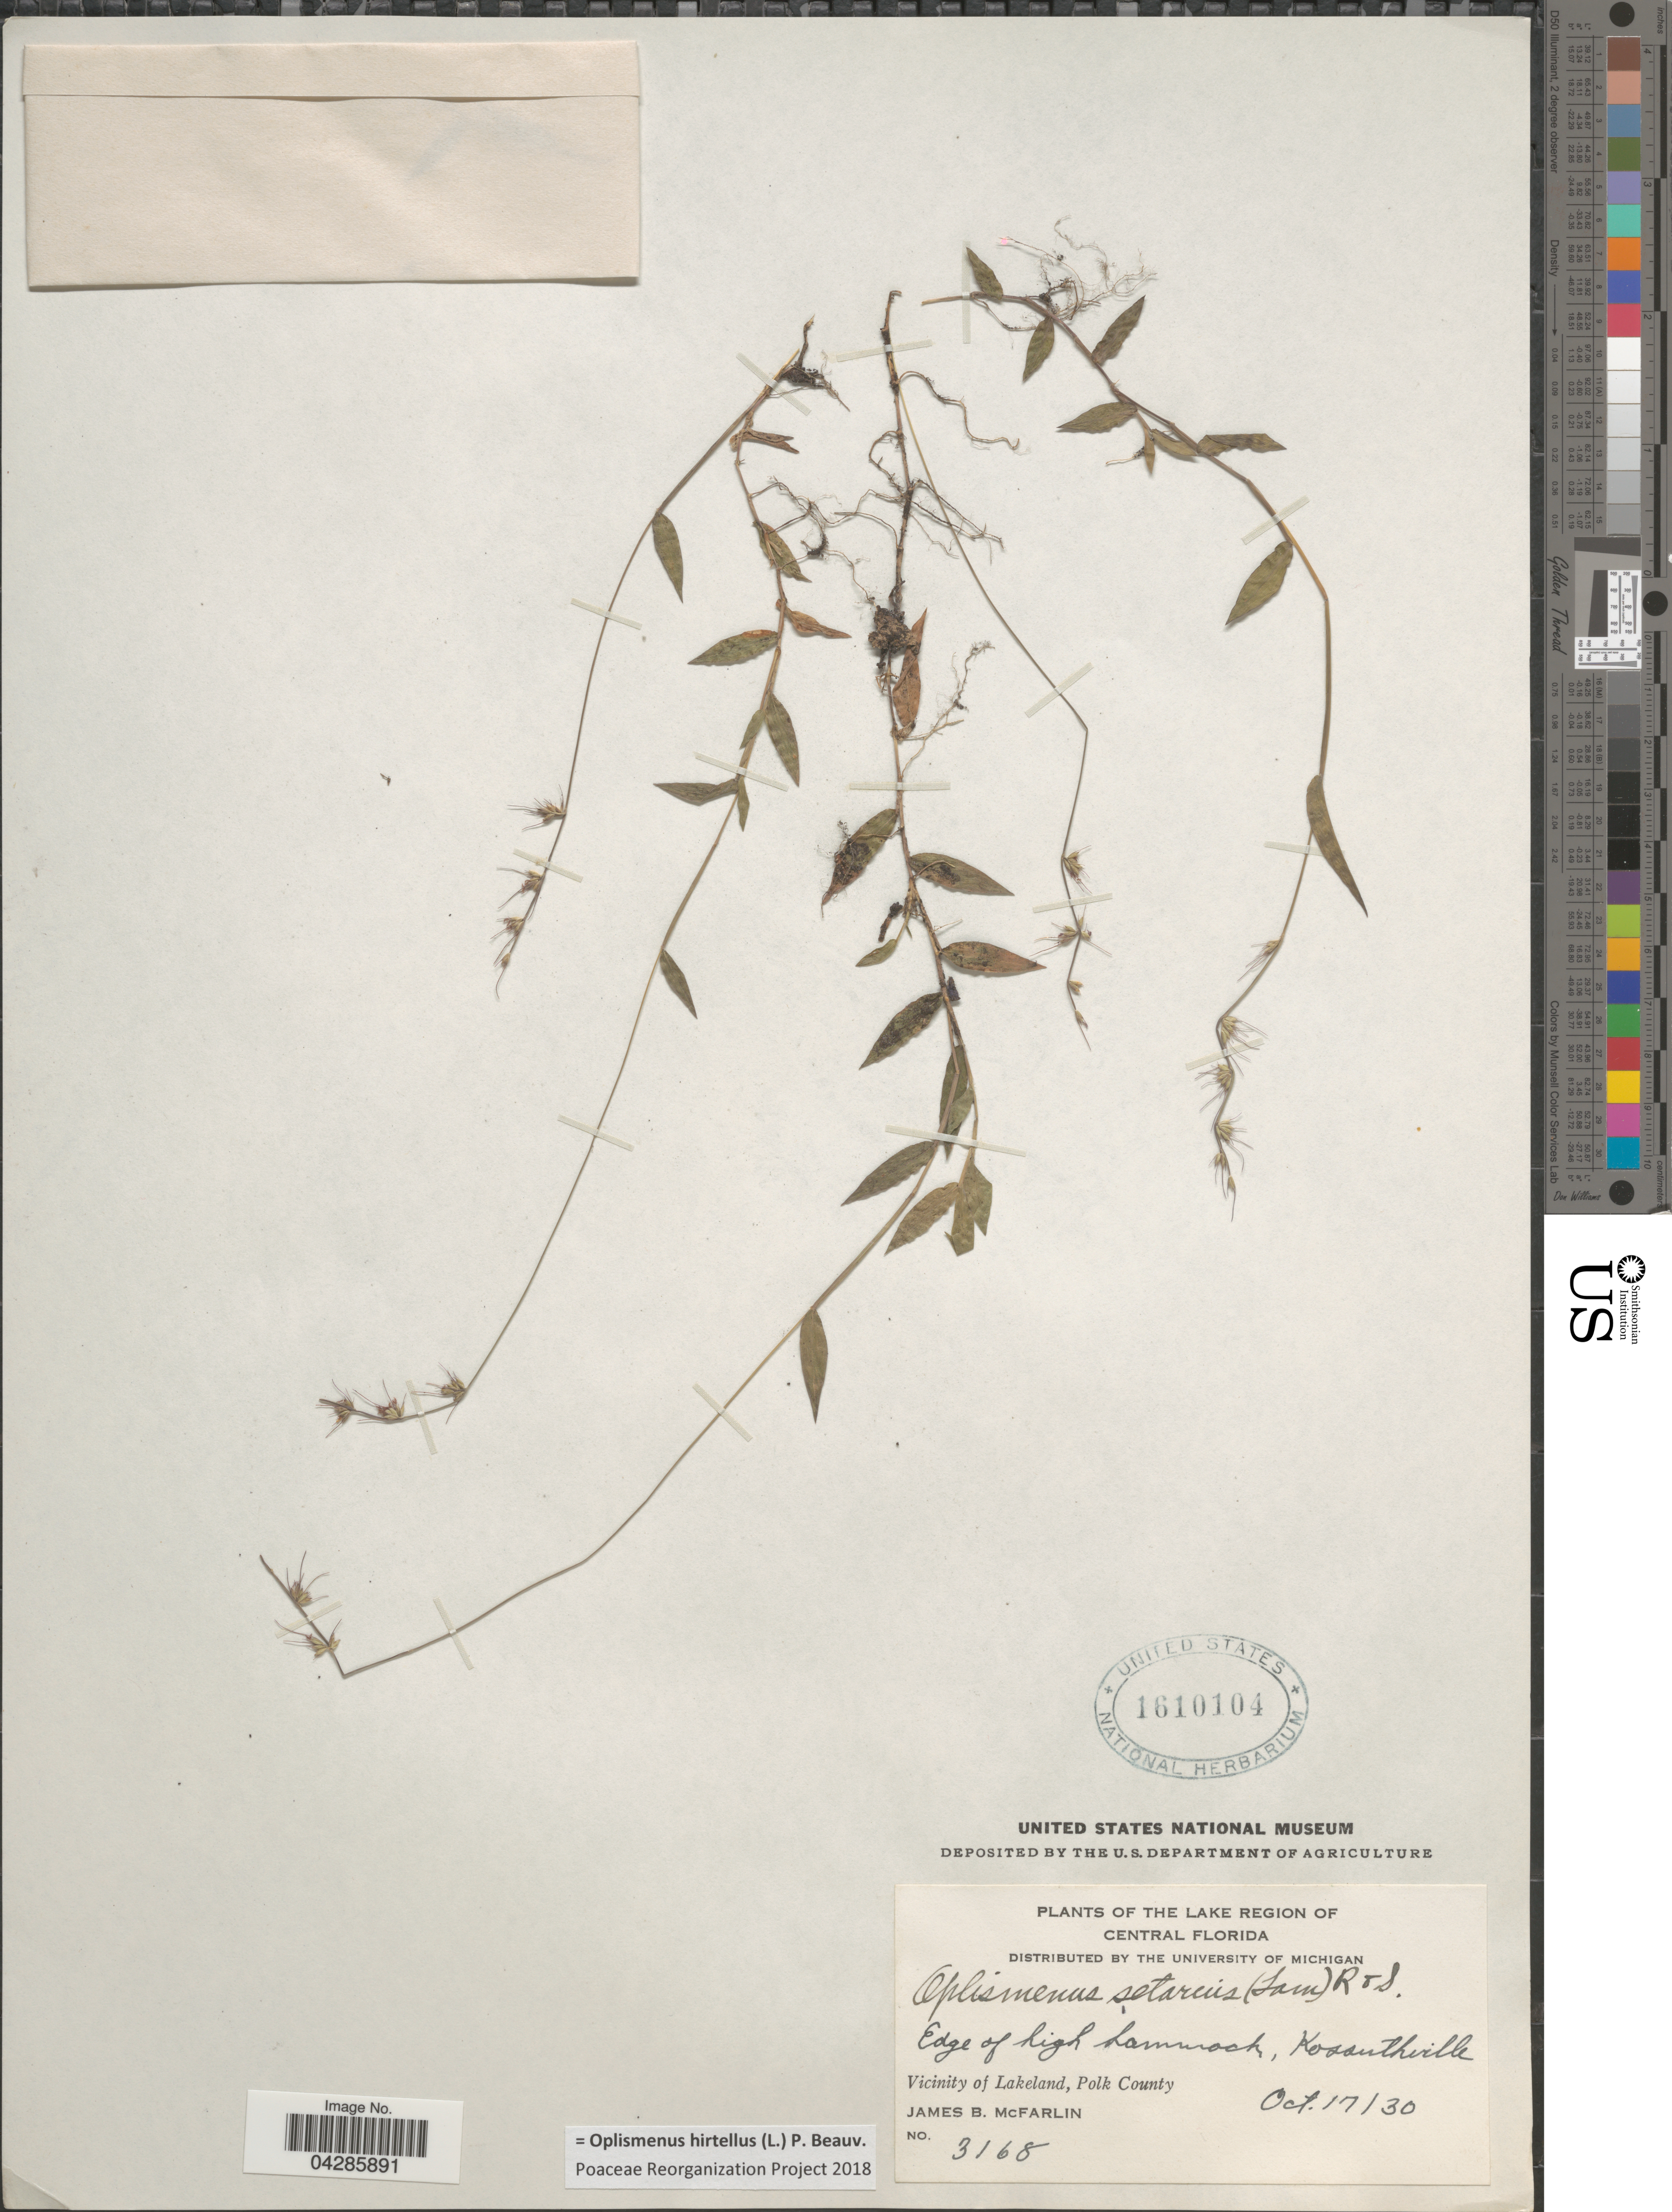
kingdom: Plantae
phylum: Tracheophyta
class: Liliopsida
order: Poales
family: Poaceae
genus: Oplismenus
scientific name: Oplismenus hirtellus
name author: (L.) P. Beauv.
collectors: J. McFarlin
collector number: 3168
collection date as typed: Transcribed d/m/y: 17/10/30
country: United States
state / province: Florida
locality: The Lake Region of Central Florida. Edge of high hammock, Kossuthville. Vicinity of Lakeland, Polk County.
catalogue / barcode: US 1610104